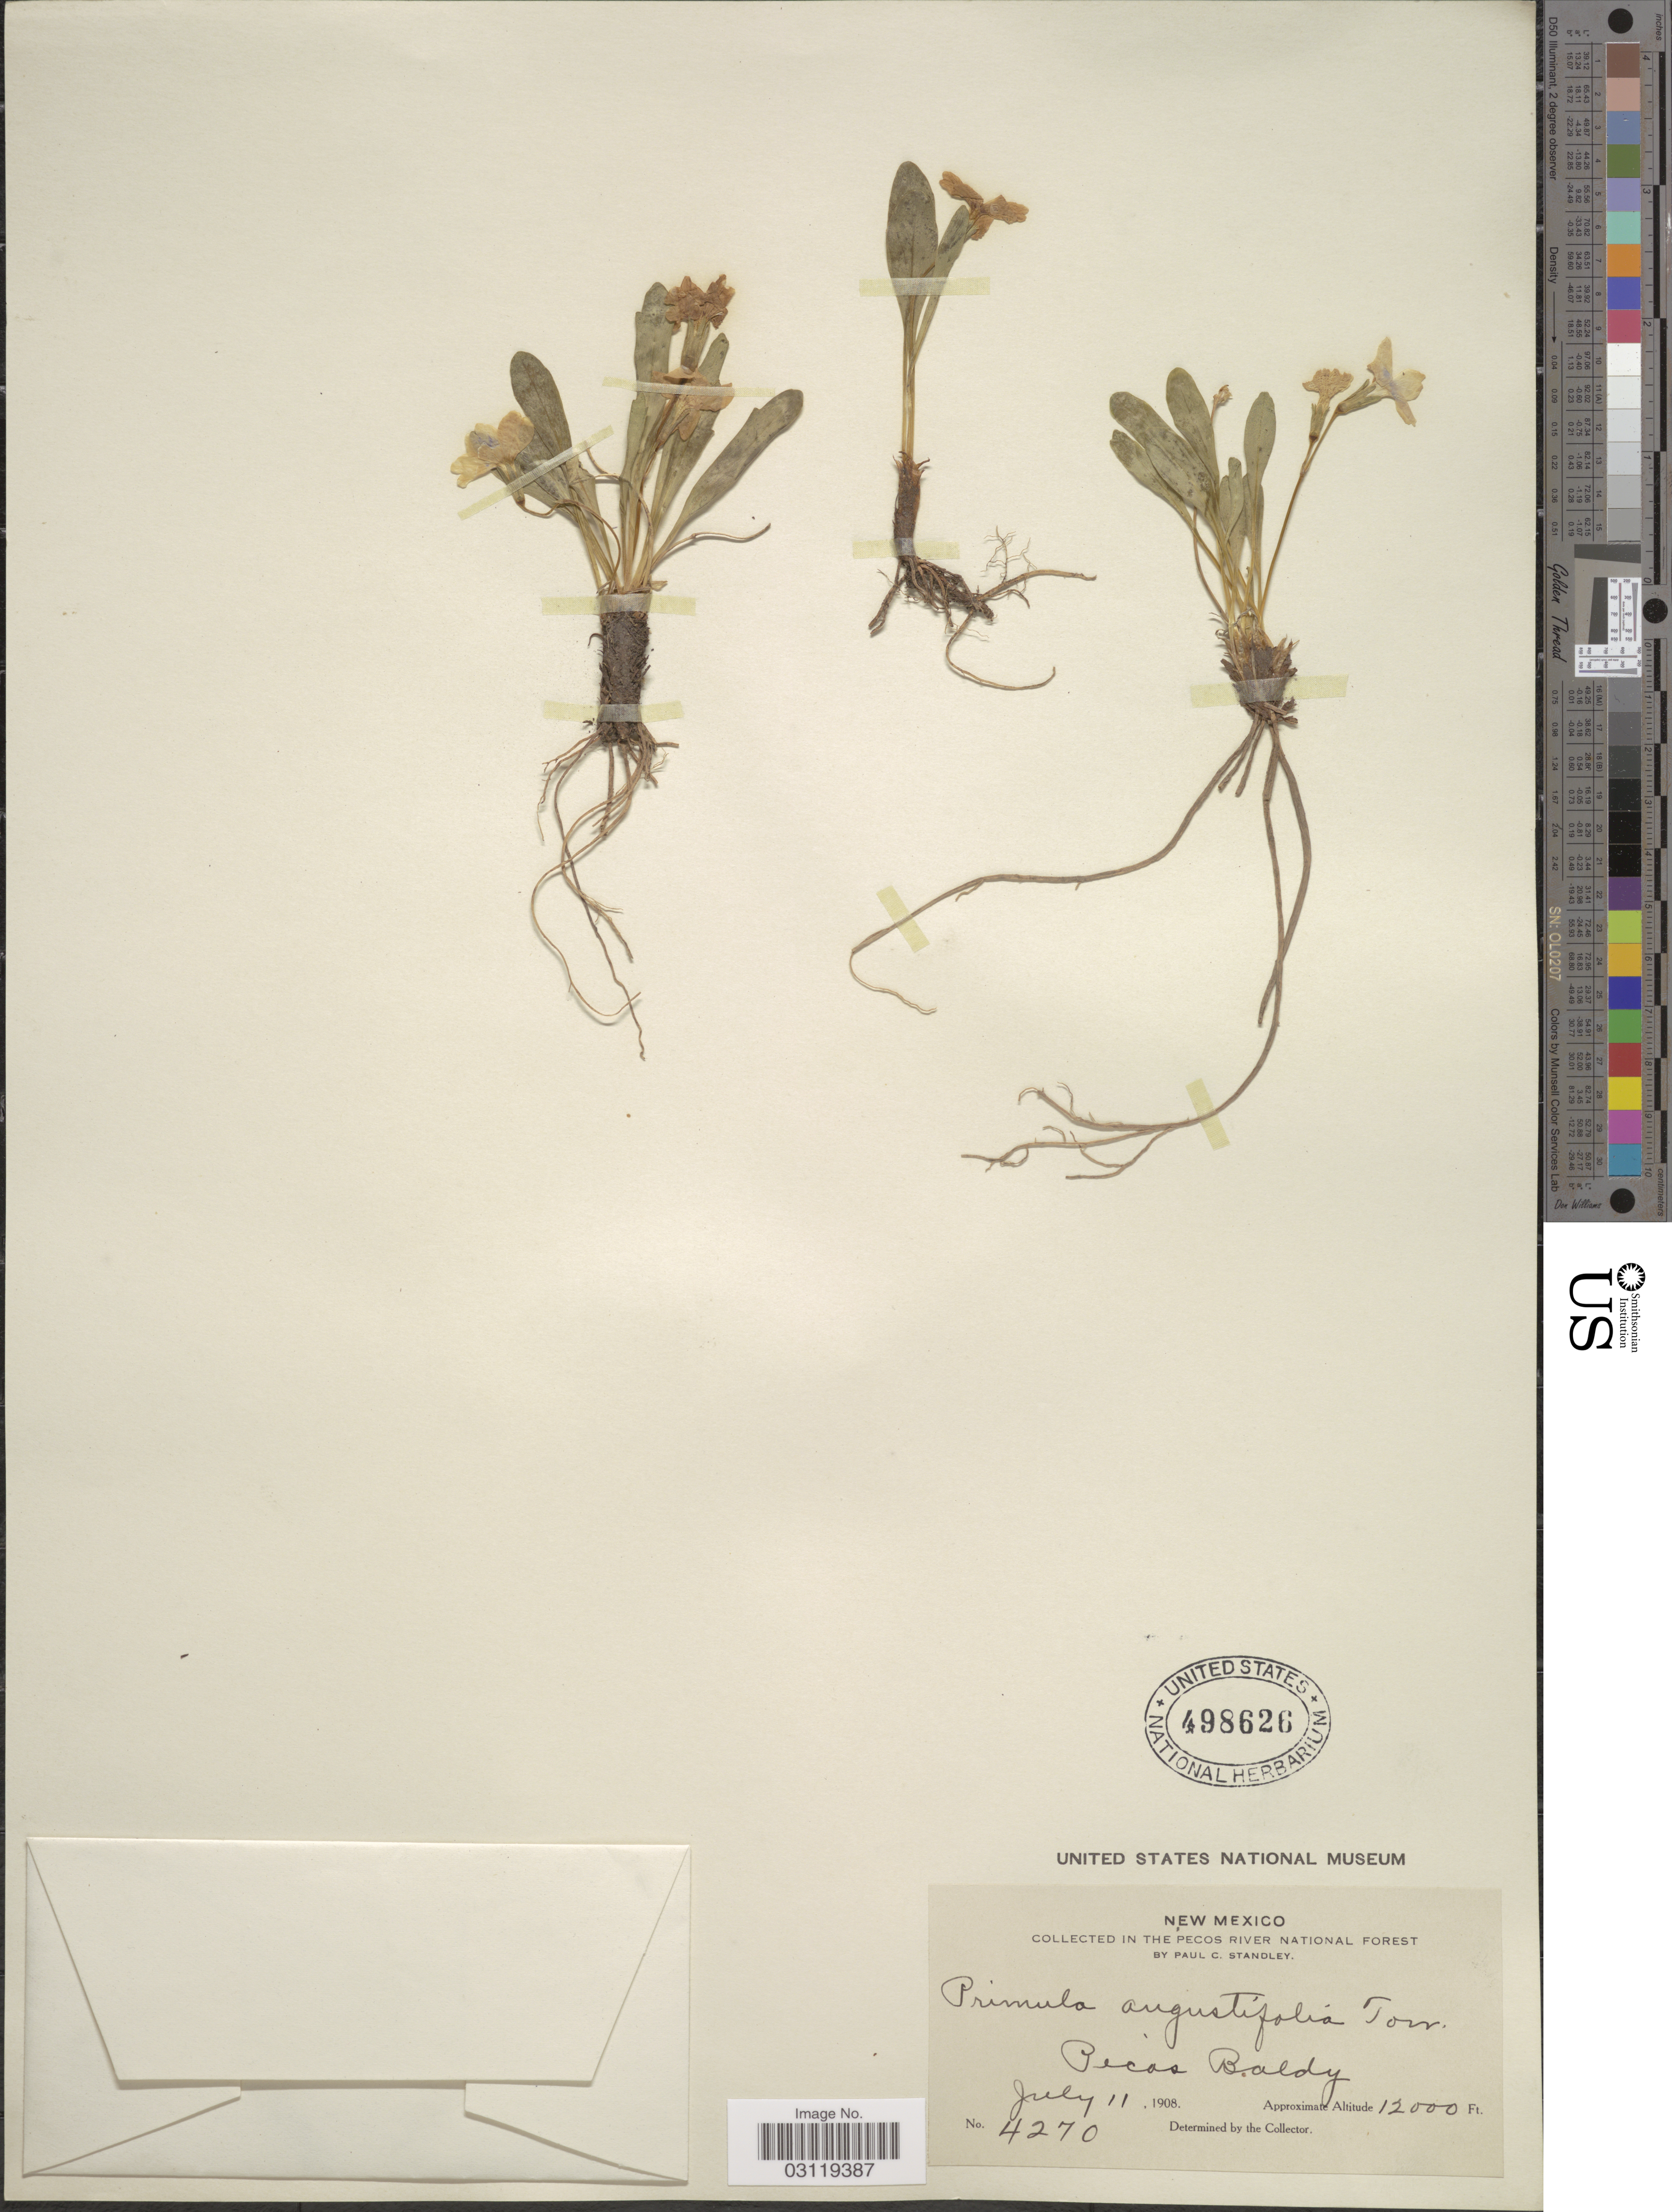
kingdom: Plantae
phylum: Tracheophyta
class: Magnoliopsida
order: Ericales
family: Primulaceae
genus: Primula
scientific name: Primula angustifolia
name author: Torr.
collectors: P. C. Standley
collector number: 4270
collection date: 1908-07-11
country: United States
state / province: New Mexico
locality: Pecos River National Forest. Pecos Baldy.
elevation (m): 3658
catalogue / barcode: US 498626